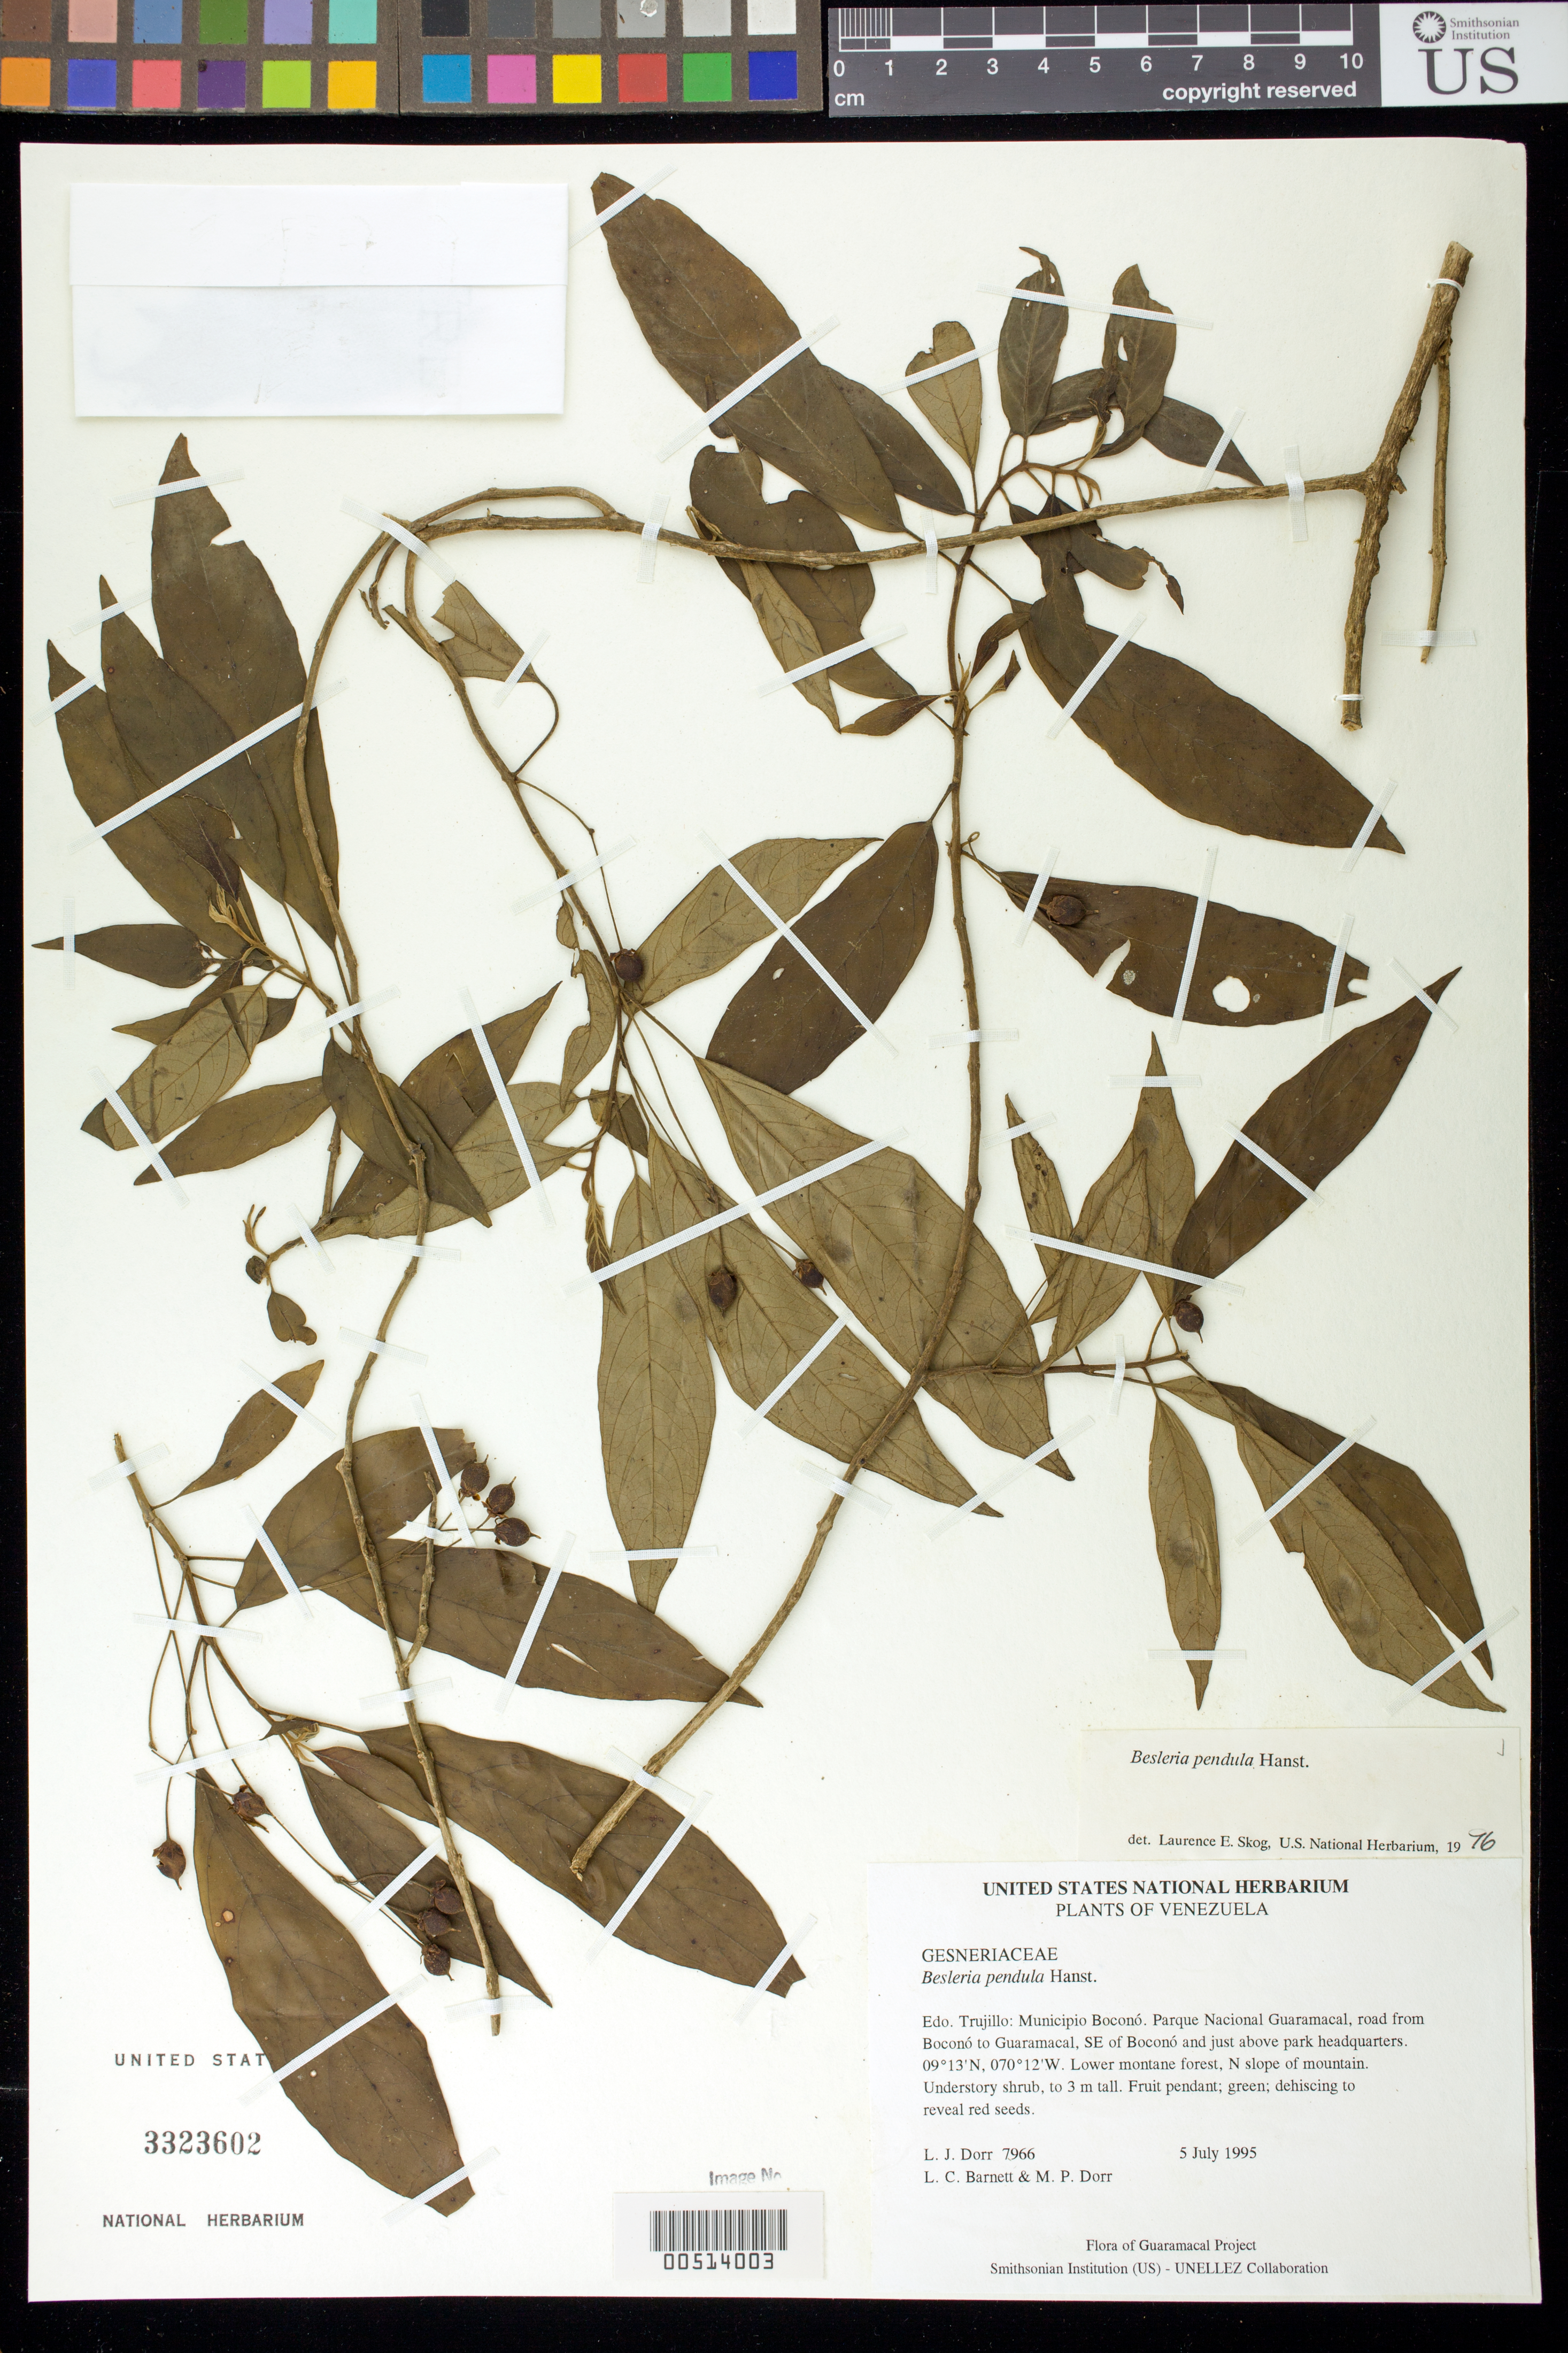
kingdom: Plantae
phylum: Tracheophyta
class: Magnoliopsida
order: Lamiales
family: Gesneriaceae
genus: Besleria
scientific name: Besleria pendula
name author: Hanst.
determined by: Skog, Laurence E.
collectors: L. J. Dorr & M. P. Dorr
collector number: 7966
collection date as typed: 05 Jul 1995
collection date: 1995-07-05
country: Venezuela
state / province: Trujillo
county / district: Boconó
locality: Parque Nacional Guaramacal, road from Boconó to Guaramacal, SE of Boconó, just above park headquarters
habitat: Lower montane forest, N slope of mountain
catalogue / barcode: US 3323602